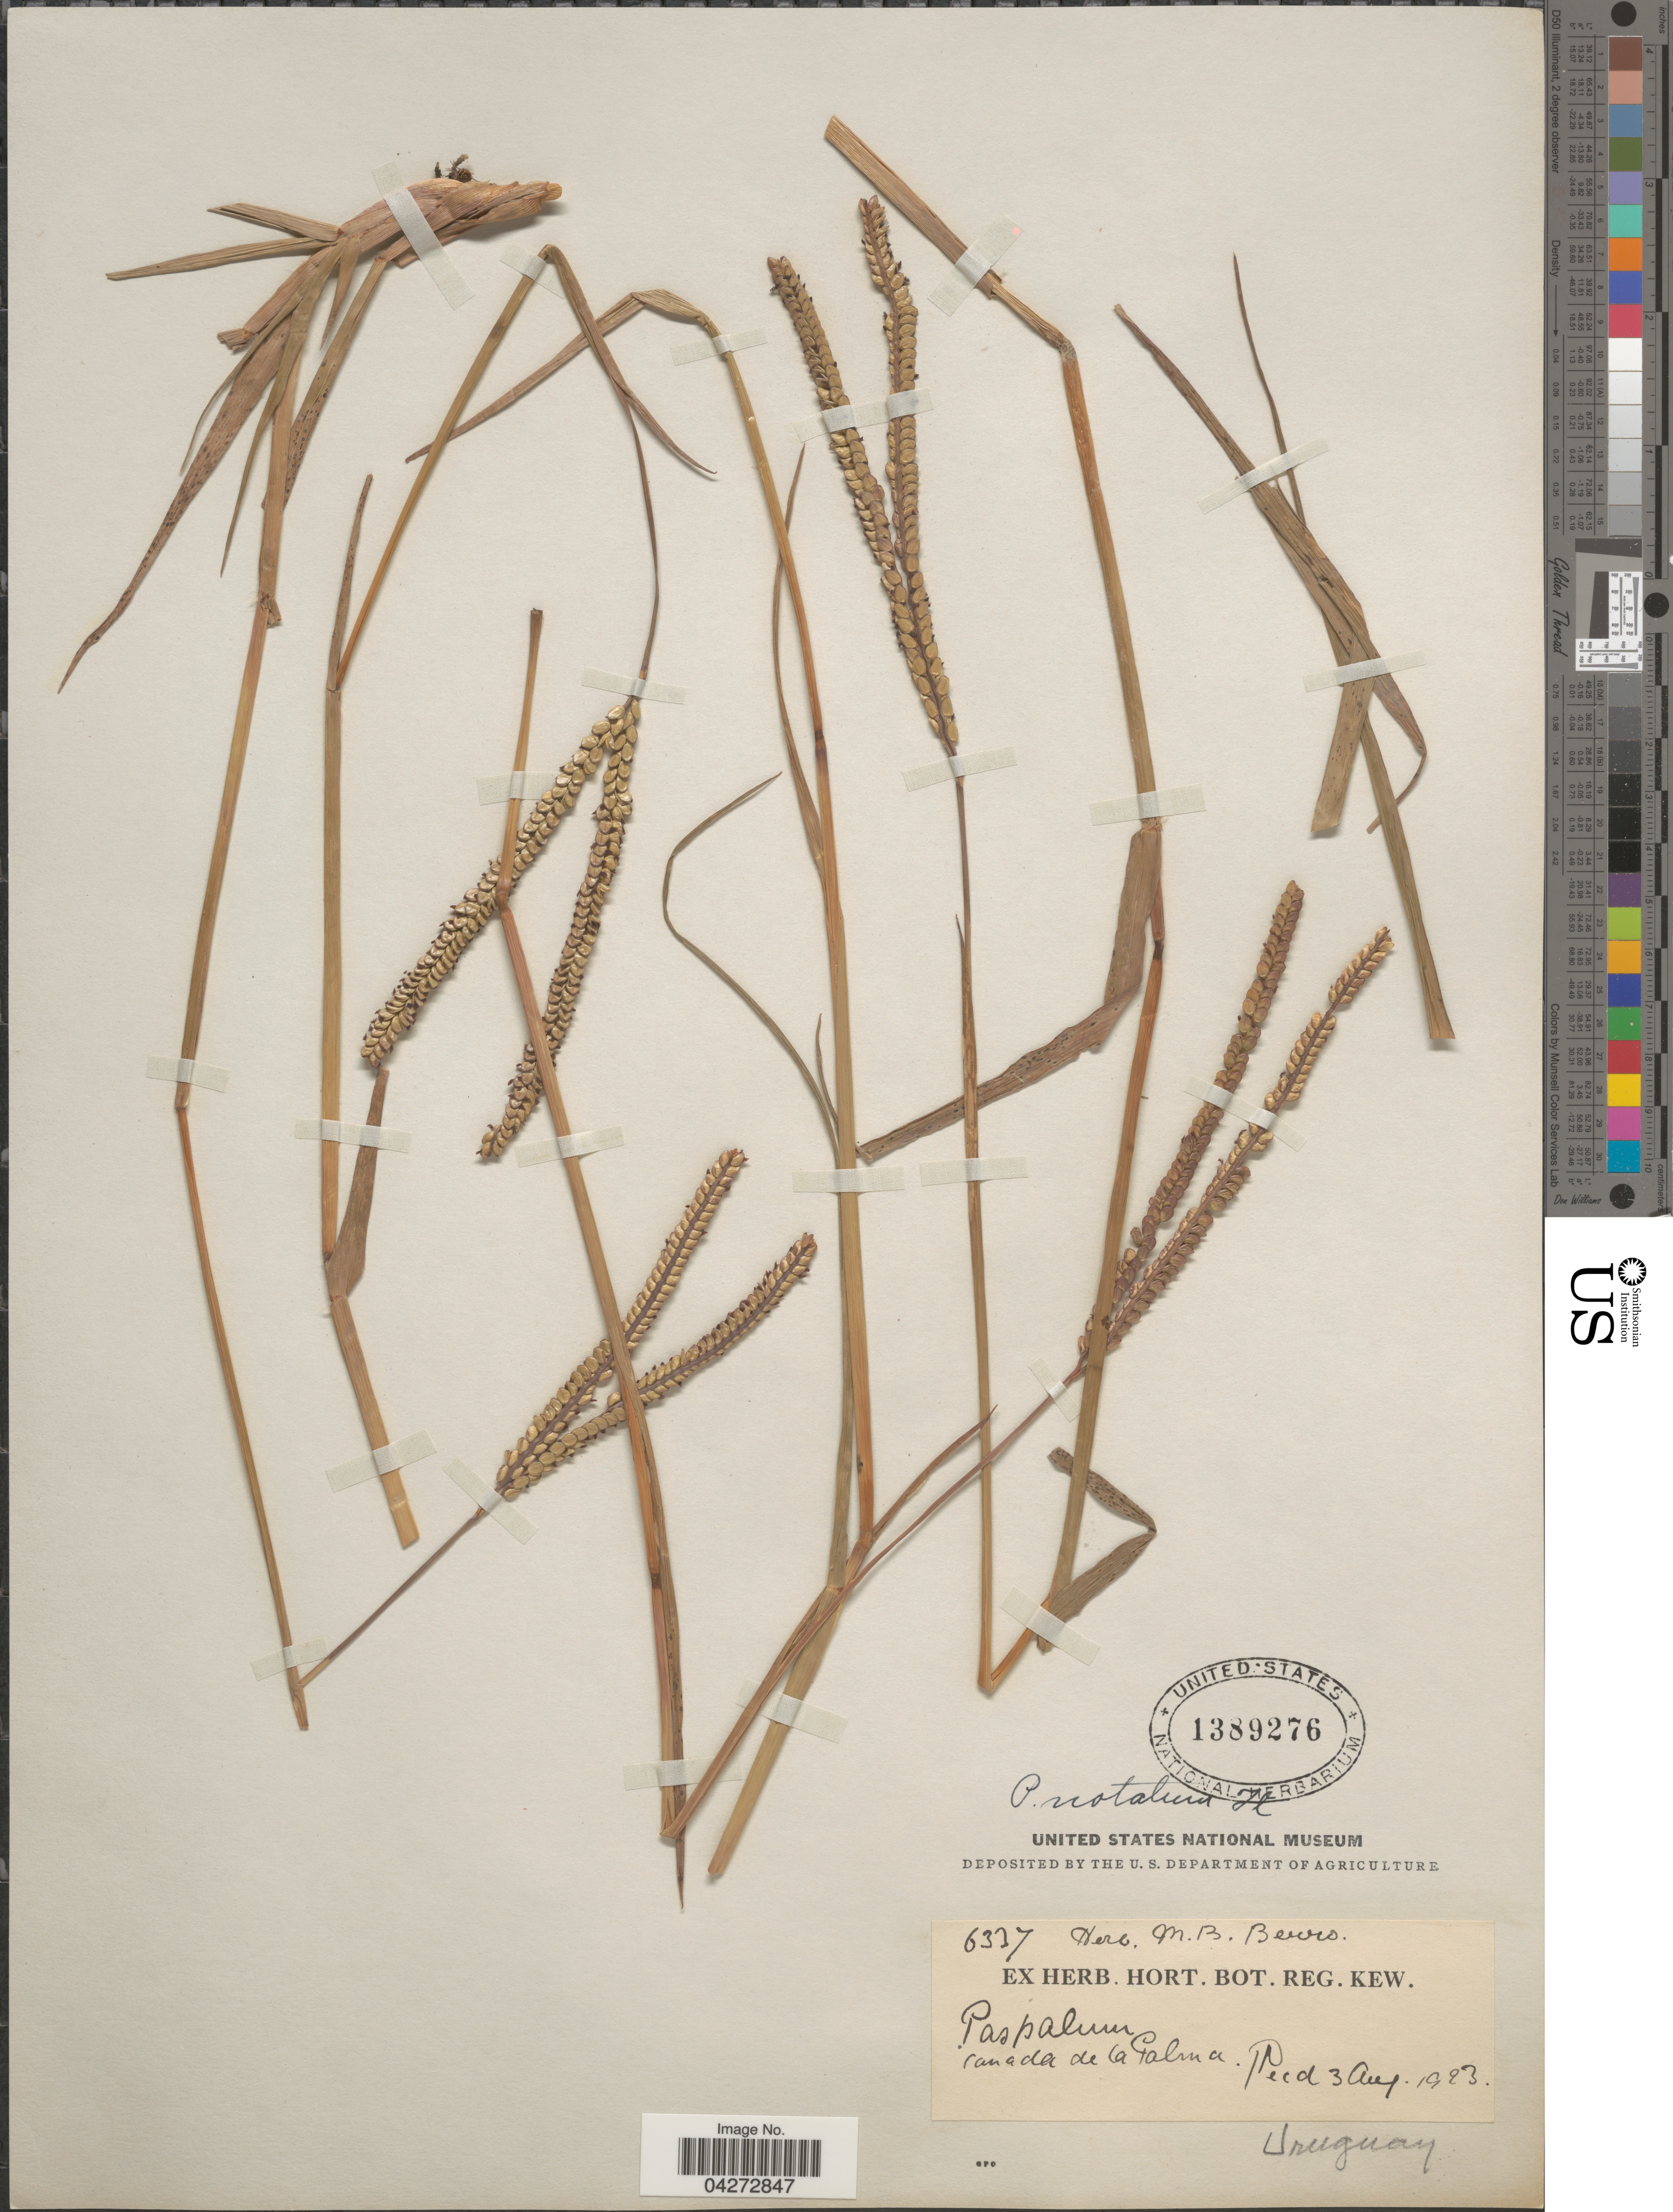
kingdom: Plantae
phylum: Tracheophyta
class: Liliopsida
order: Poales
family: Poaceae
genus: Paspalum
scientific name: Paspalum notatum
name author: Flüggé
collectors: Ex herb. M. B. Berro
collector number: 6337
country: Uruguay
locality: Canada de la Palma.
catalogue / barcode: US 1389276